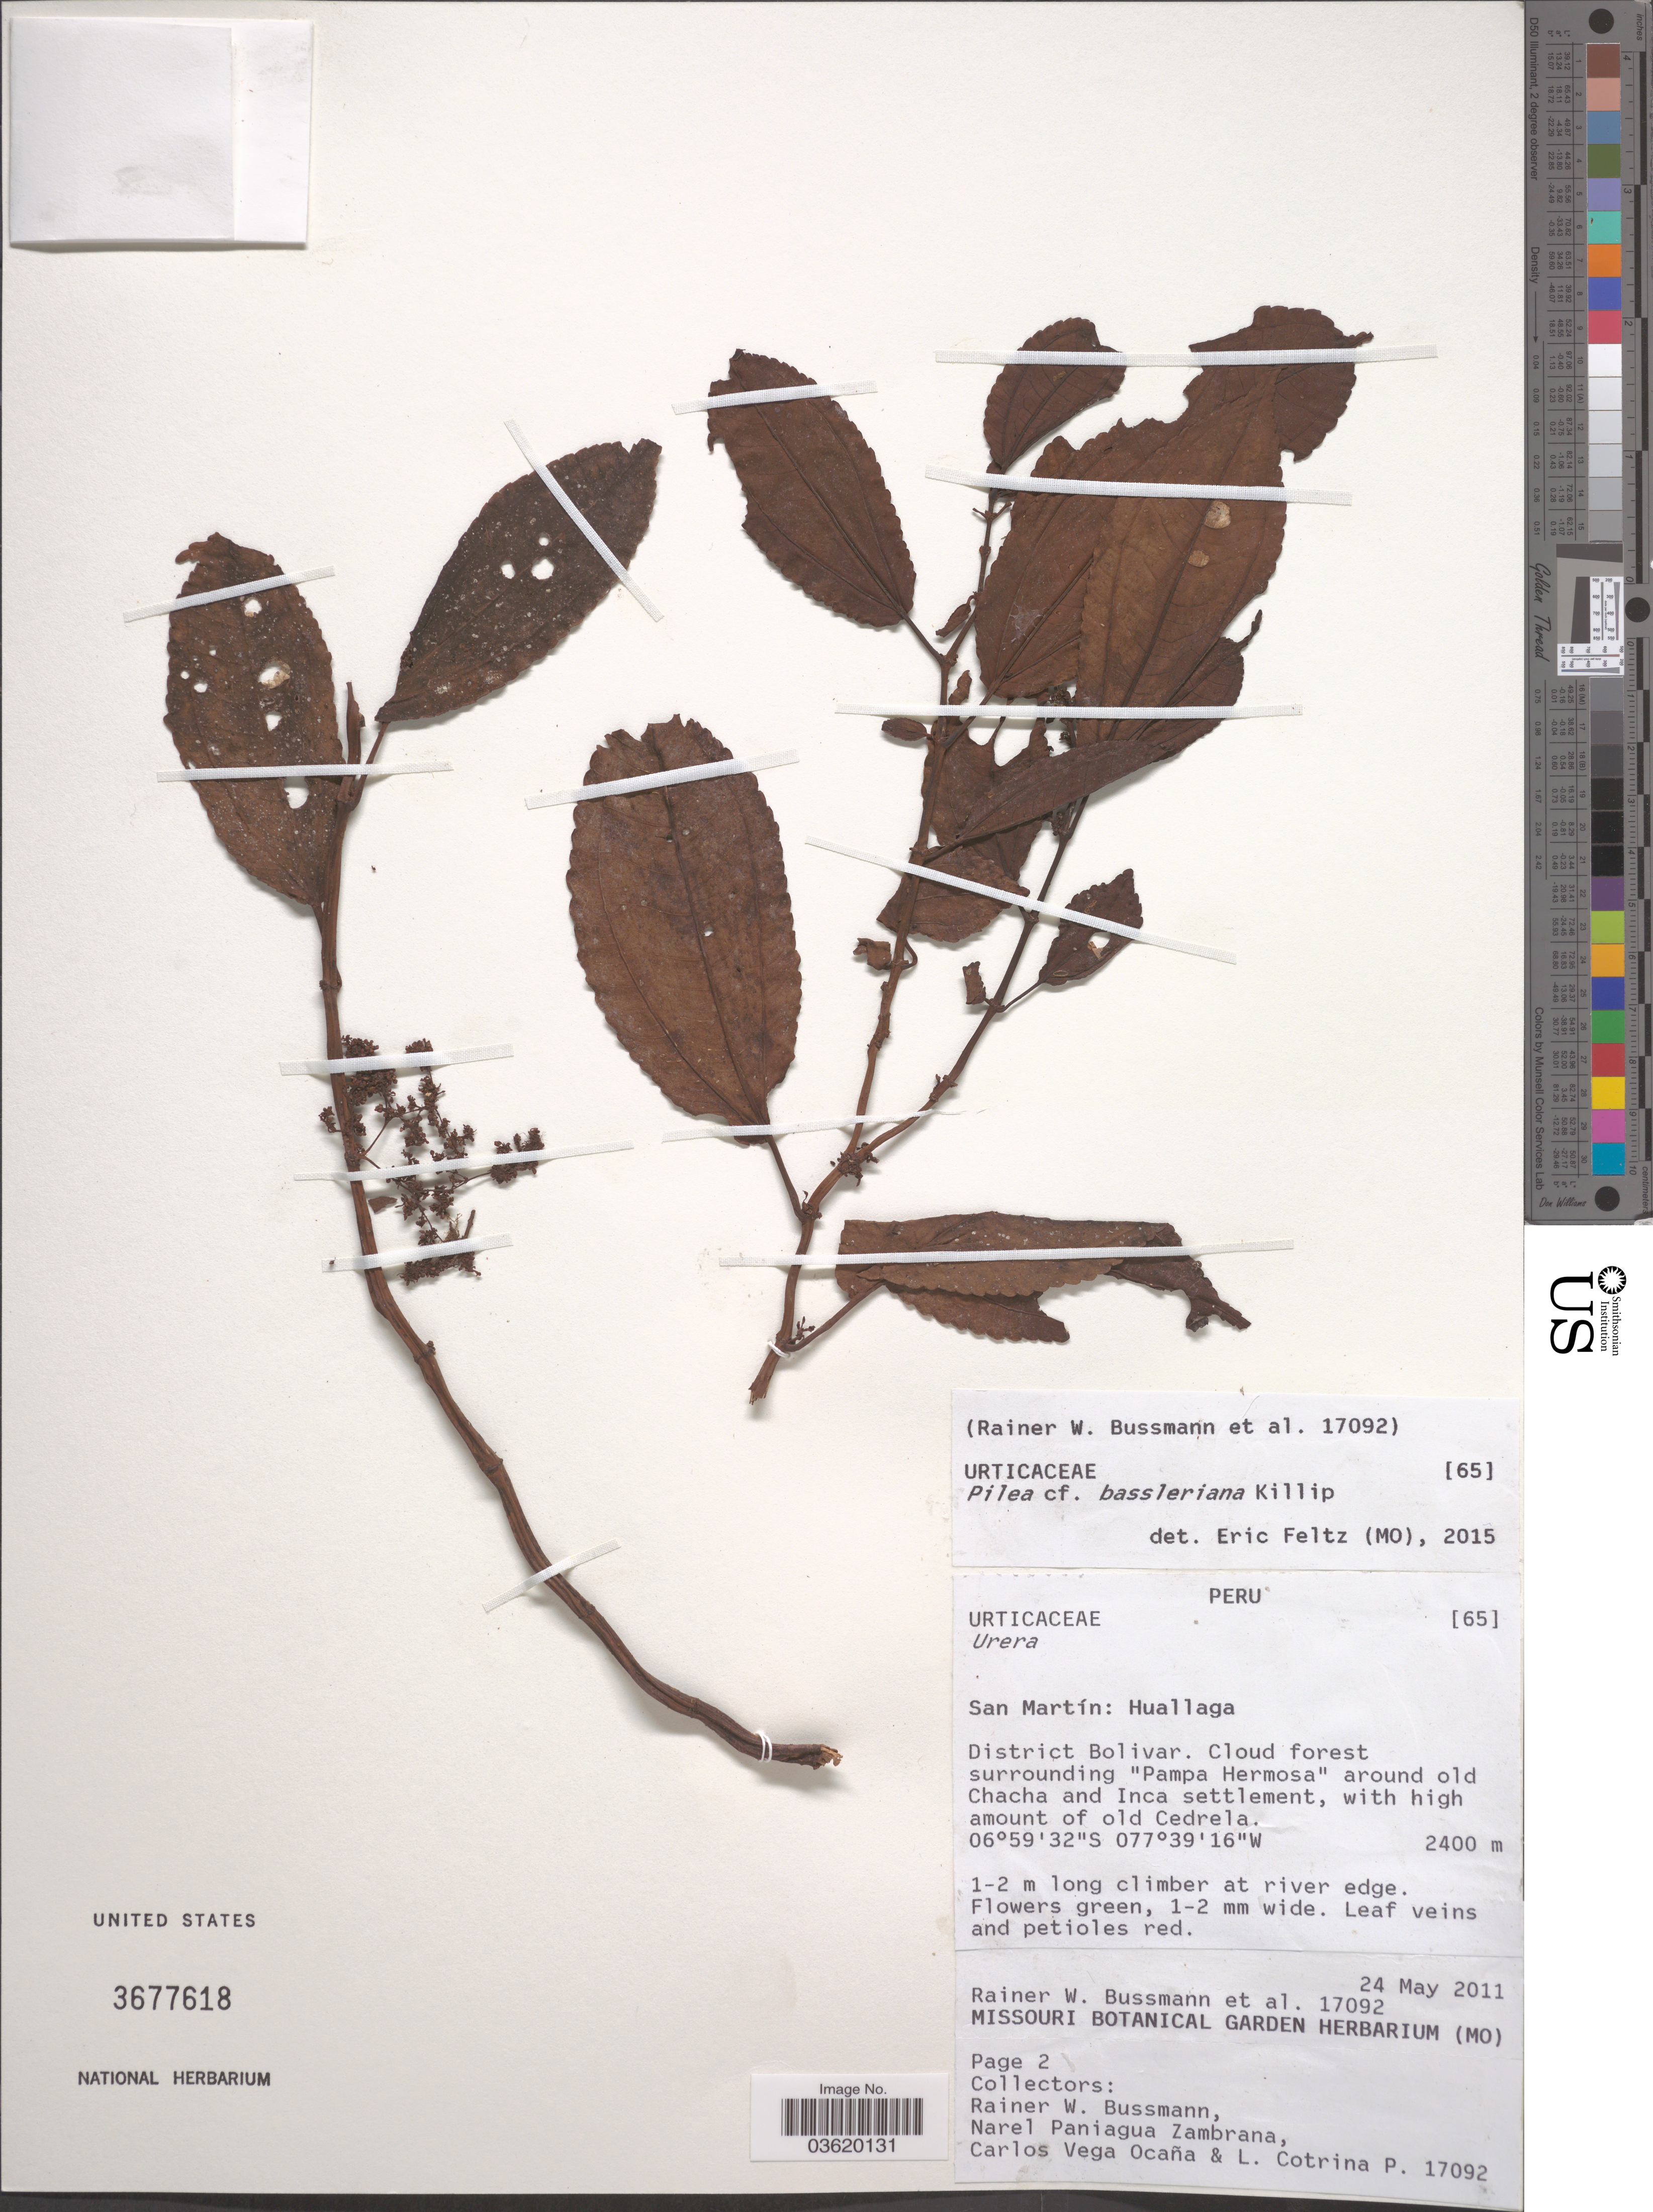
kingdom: Plantae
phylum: Tracheophyta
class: Magnoliopsida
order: Rosales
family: Urticaceae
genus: Pilea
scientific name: Pilea bassleriana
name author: Killip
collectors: R. W. Bussmann, N. Zambrana, C. Vega Ocaña & L. Cotrina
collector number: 17092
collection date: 2011-05-24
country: Peru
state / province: San Martín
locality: Huallaga. District Bolivar. Around old Chacha and Inca settlement.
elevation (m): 2400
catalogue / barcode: US 3677618